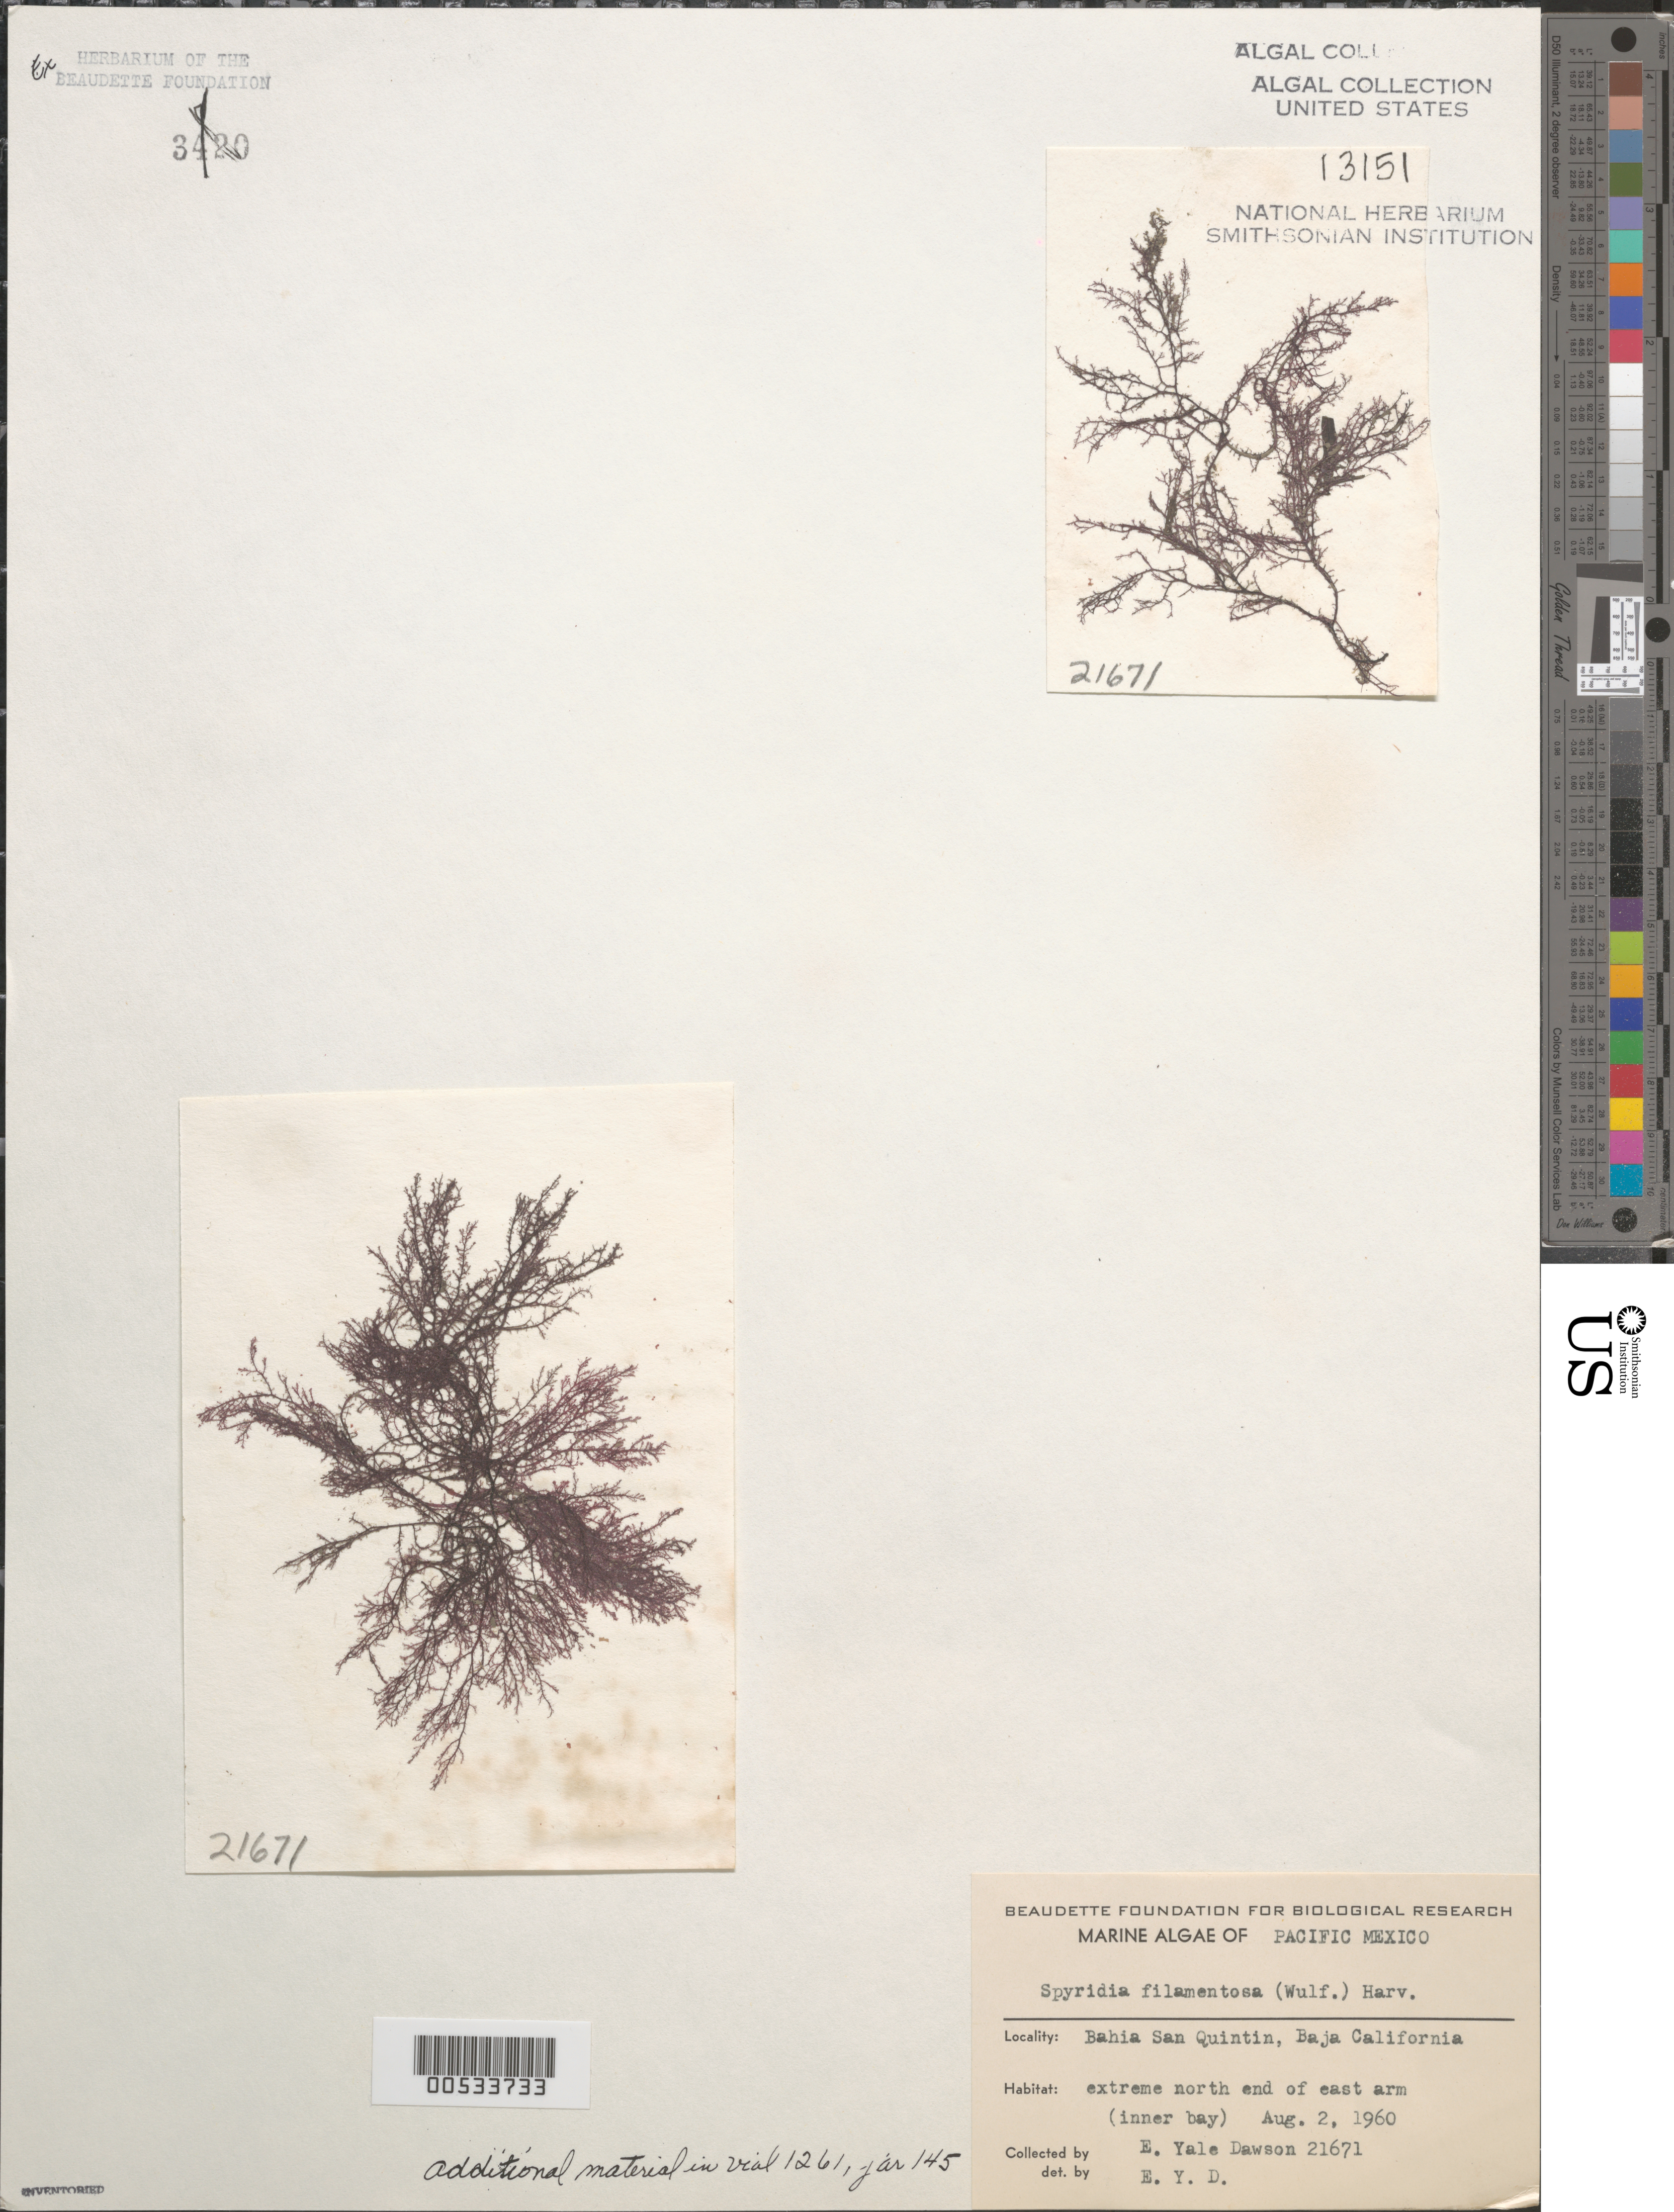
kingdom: Plantae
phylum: Rhodophyta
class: Florideophyceae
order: Ceramiales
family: Spyridiaceae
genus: Spyridia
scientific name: Spyridia filamentosa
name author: (Wulfen) Harv.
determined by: Dawson, E. Y.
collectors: E. Y. Dawson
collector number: EYD 21671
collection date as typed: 02 Aug 1960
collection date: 1960-08-02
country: Mexico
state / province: Baja California Norte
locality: Bahia San Quintin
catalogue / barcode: US 13151